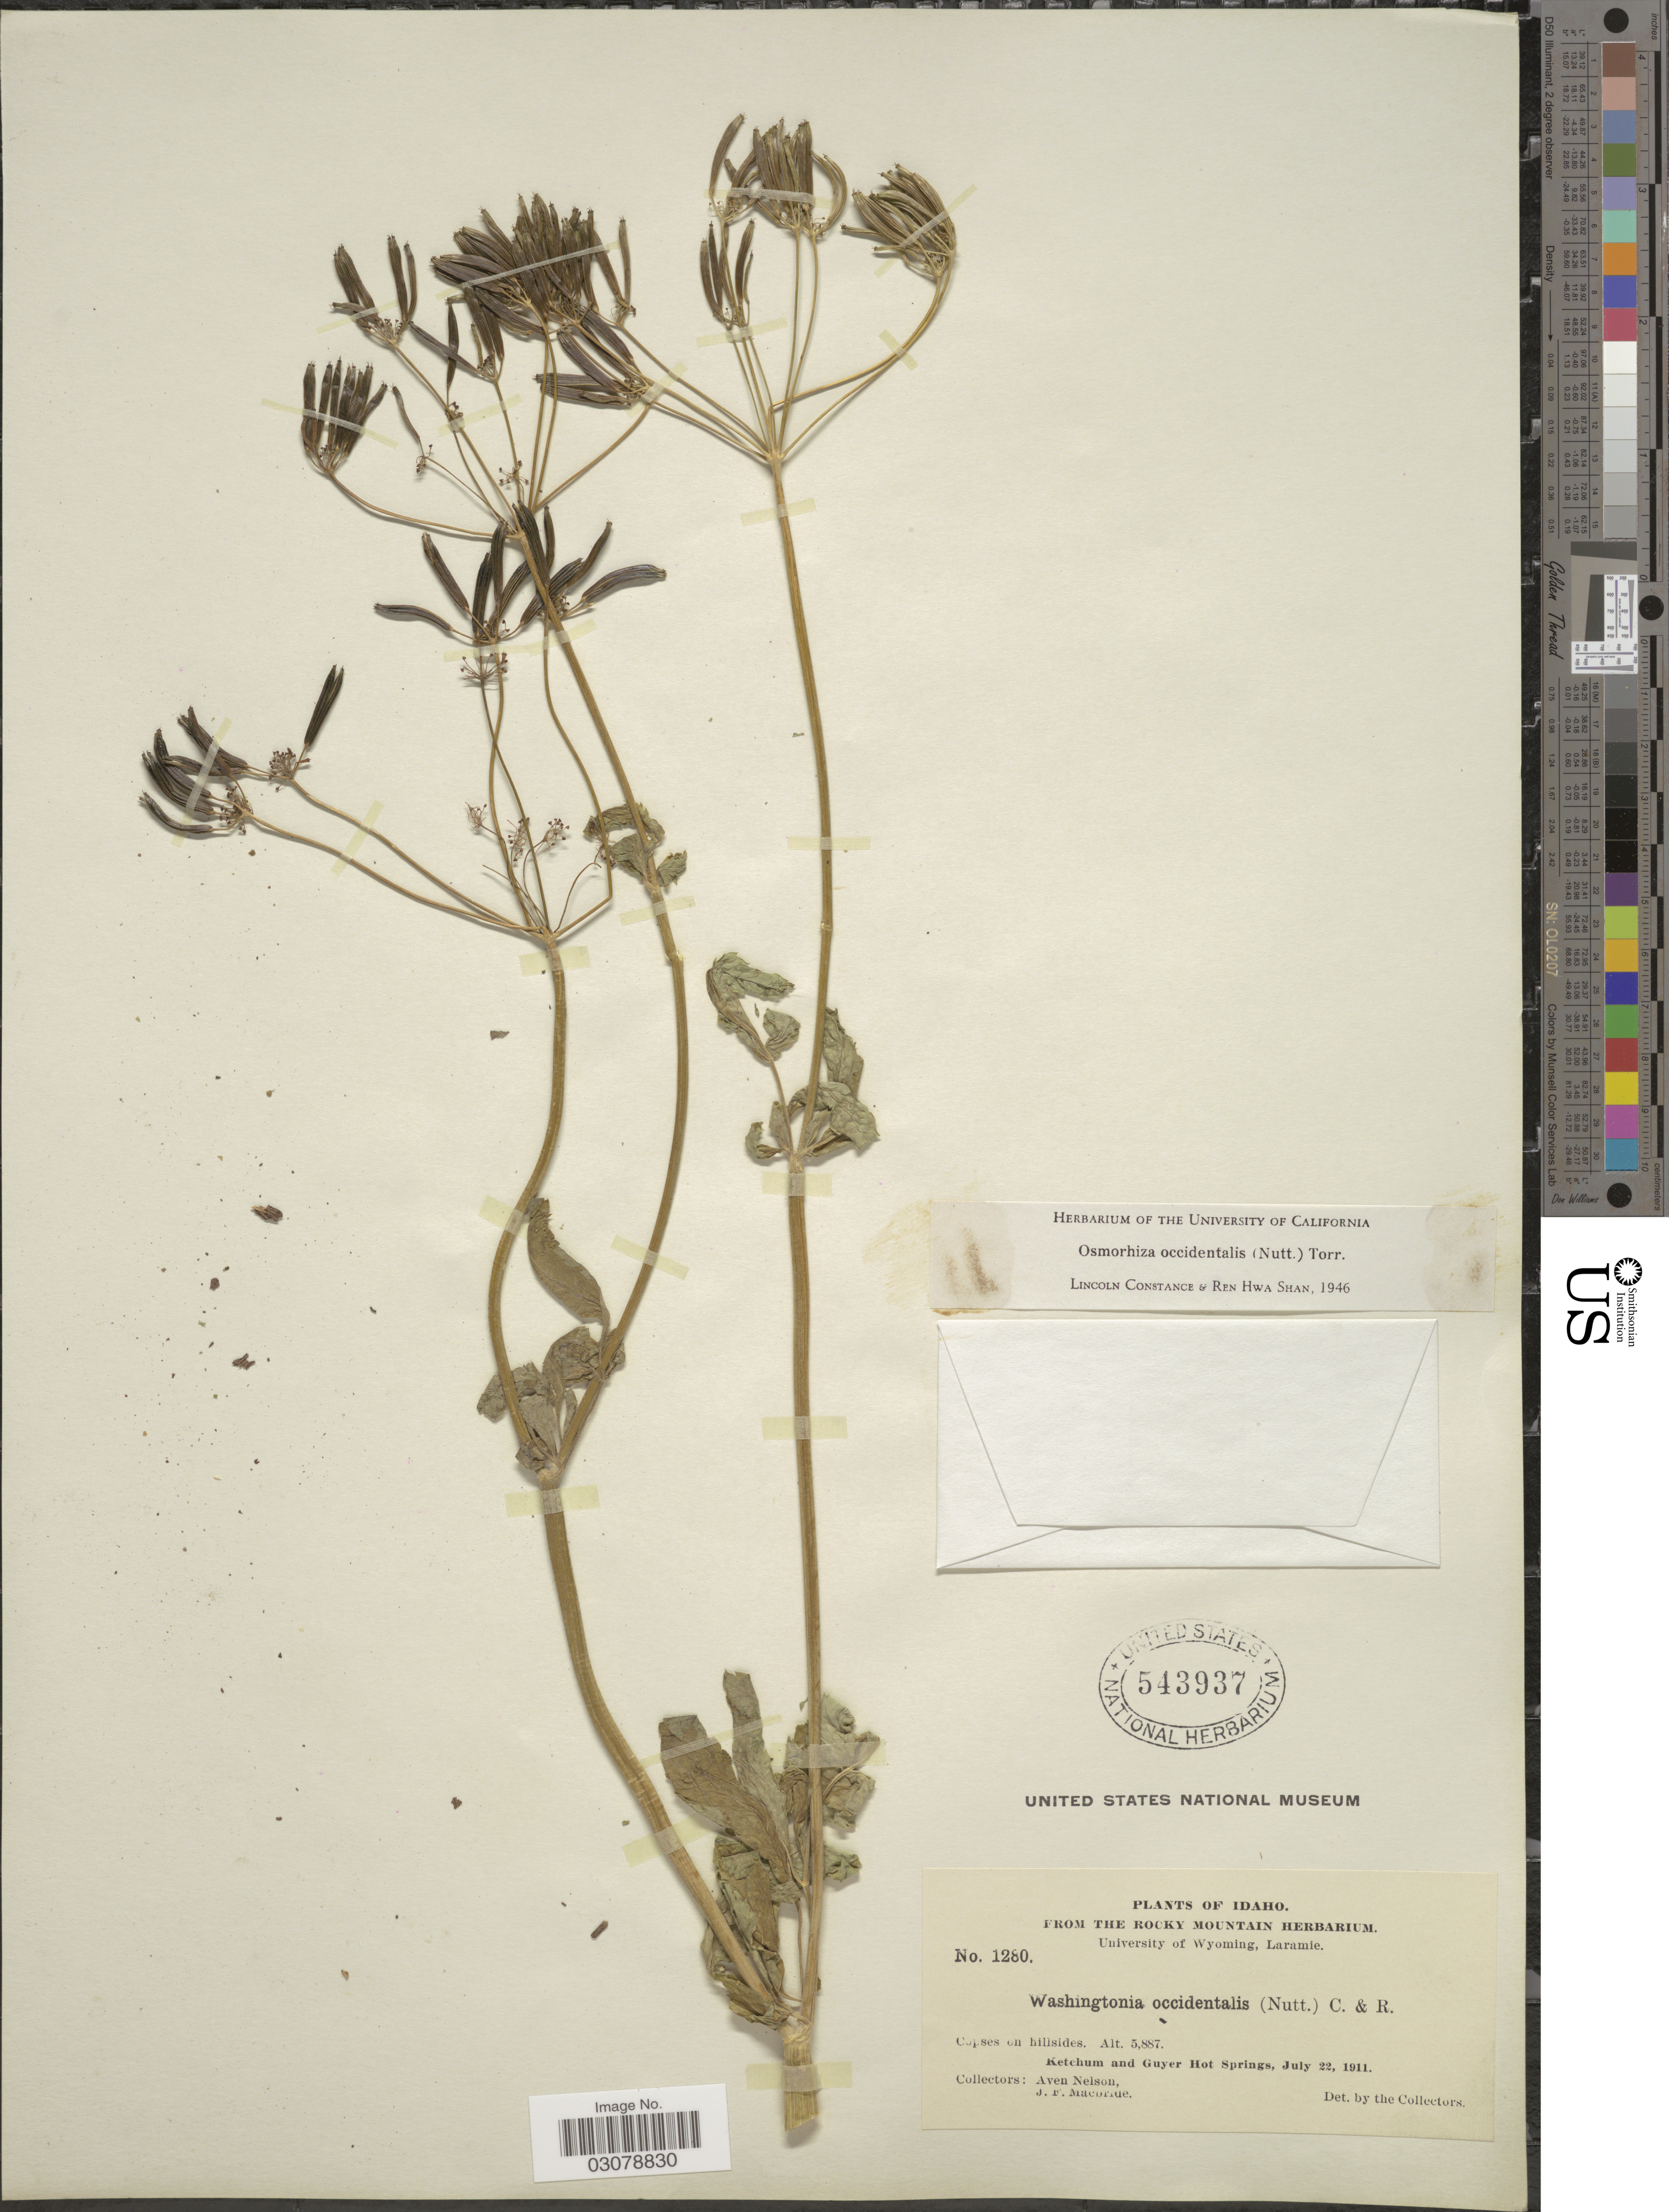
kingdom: Plantae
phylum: Tracheophyta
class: Magnoliopsida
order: Apiales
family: Apiaceae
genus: Osmorhiza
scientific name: Osmorhiza occidentalis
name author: (Nutt.) Torr.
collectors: A. Nelson & J. F. Macbride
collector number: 1280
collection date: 1911-07-22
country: United States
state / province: Idaho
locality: Ketchum and Guyer Hot Springs.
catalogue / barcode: US 543937